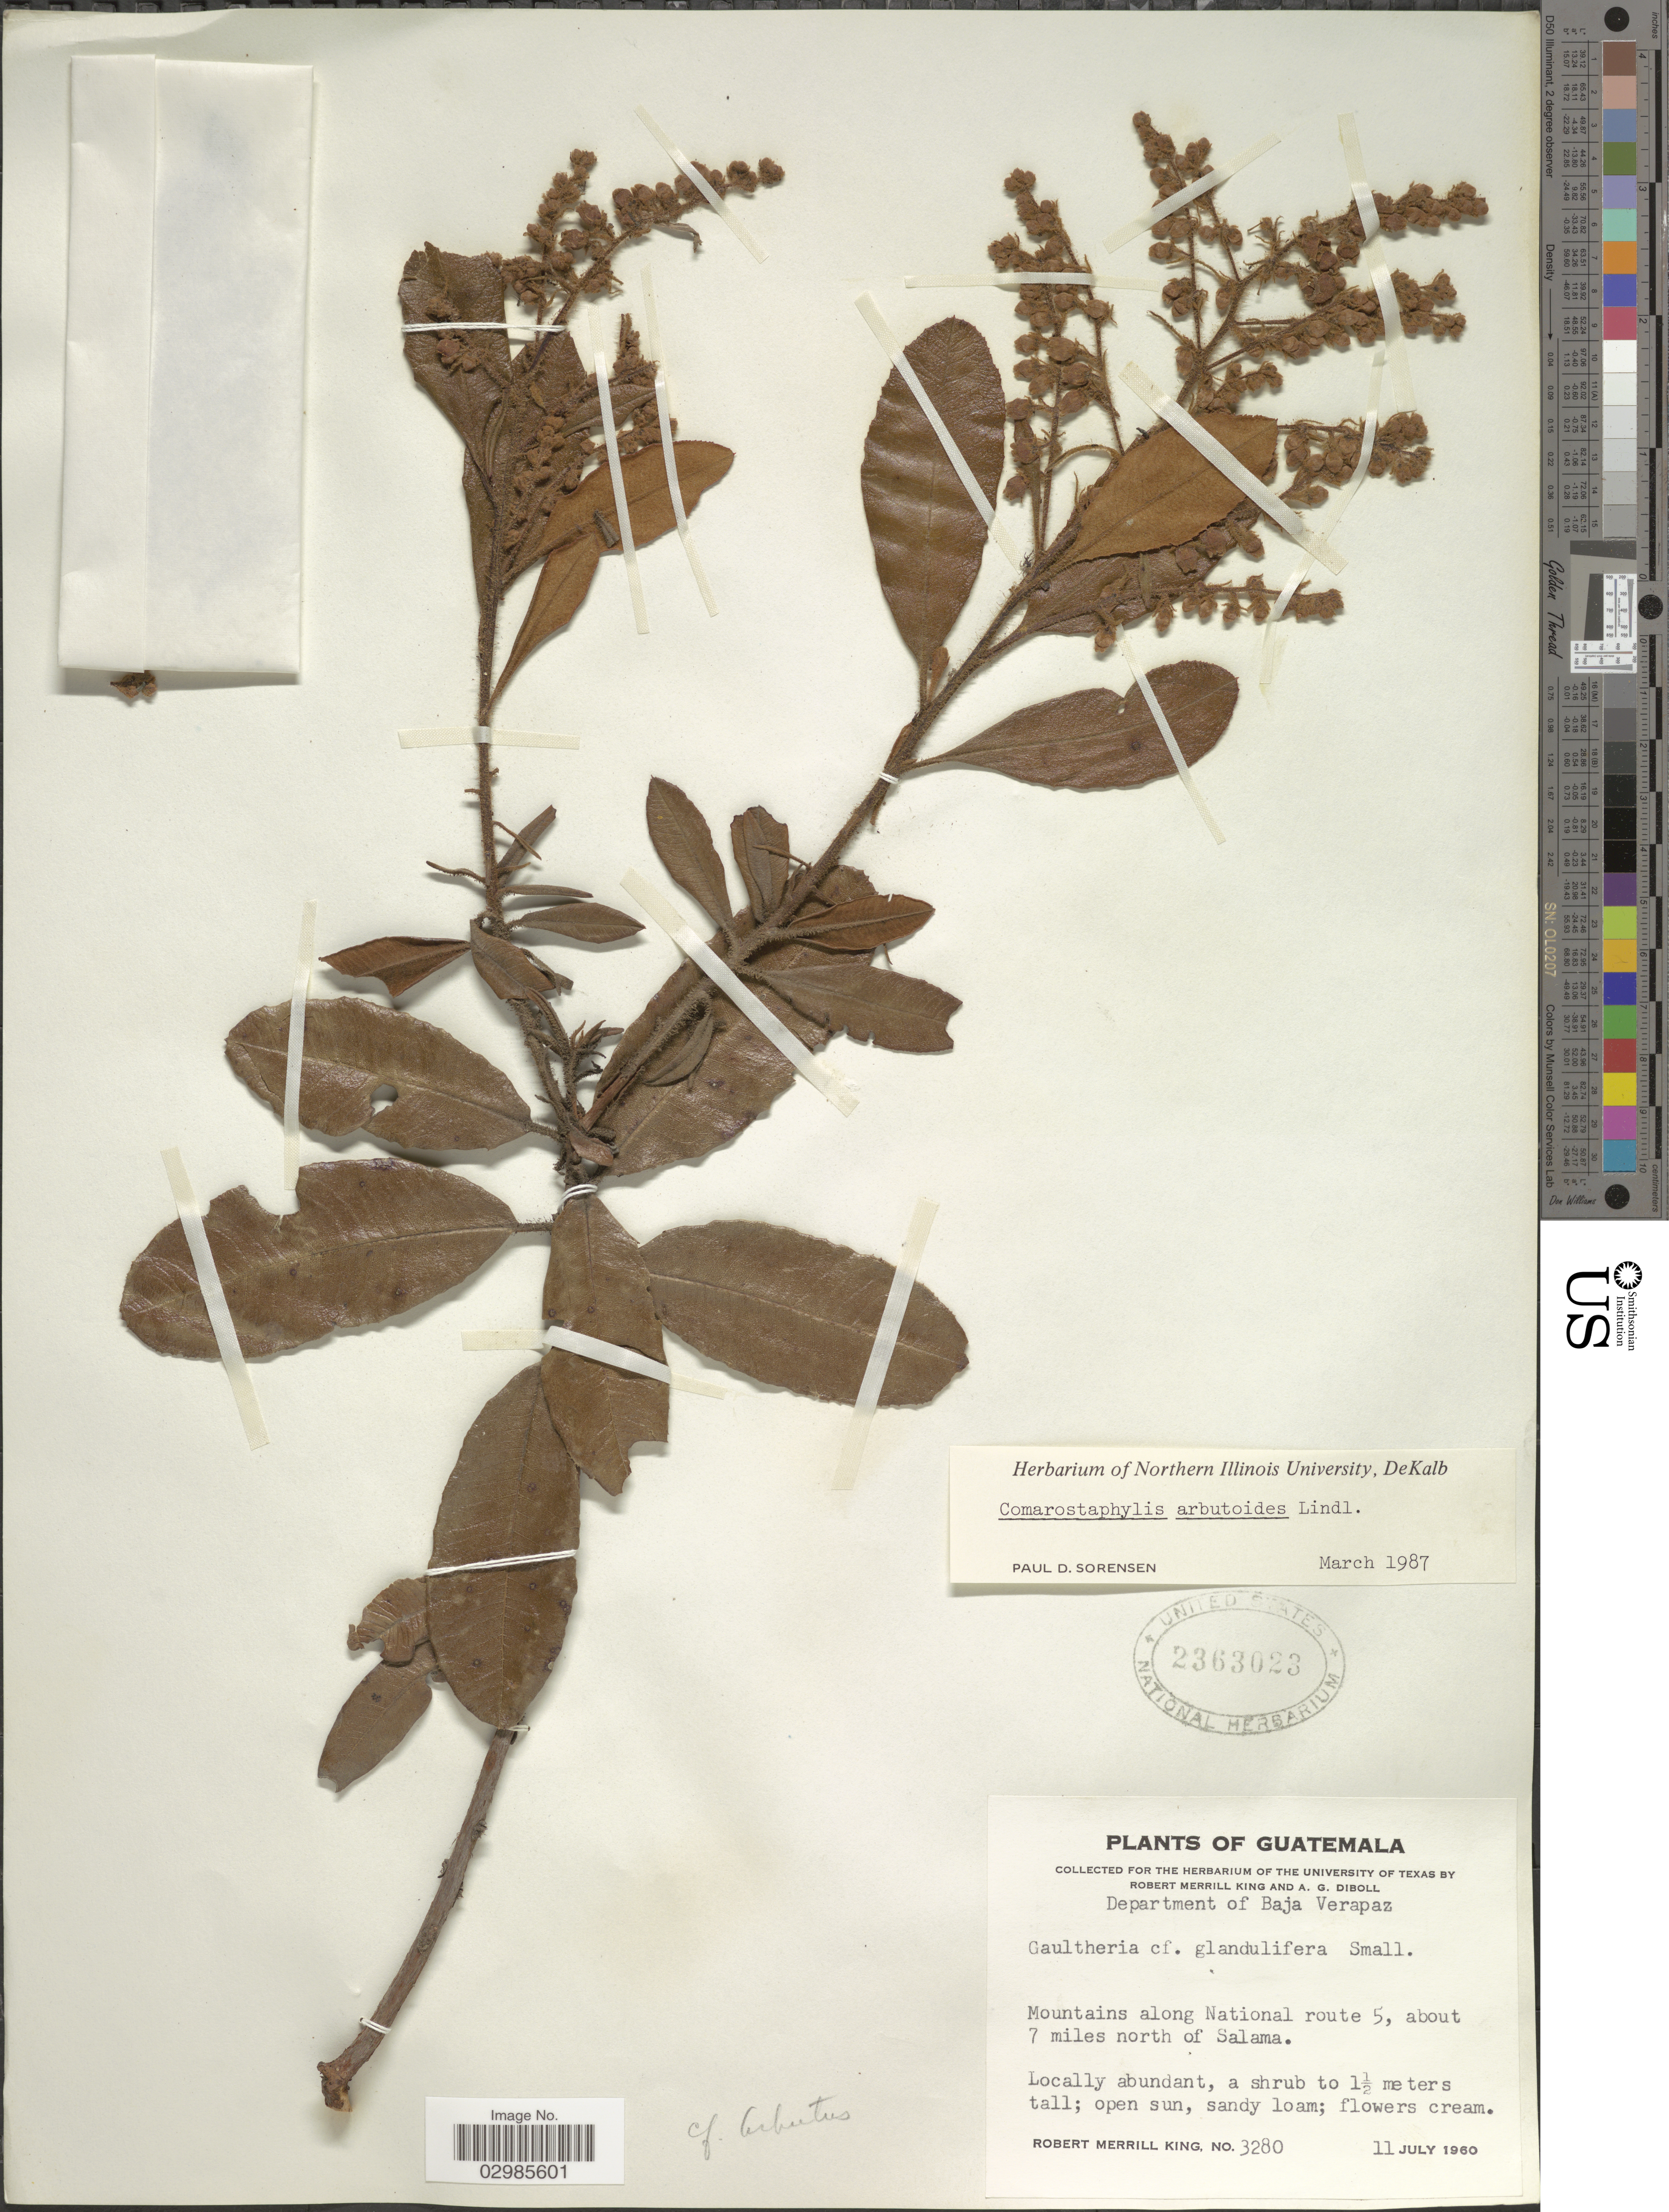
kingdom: Plantae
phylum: Tracheophyta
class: Magnoliopsida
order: Ericales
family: Ericaceae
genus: Comarostaphylis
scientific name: Comarostaphylis arbutoides subsp. arbutoides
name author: Lindl.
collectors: R. M. King & A. Diboll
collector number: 3280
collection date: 1960-07-11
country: Guatemala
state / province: Baja Verapaz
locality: Department of Baja Verapaz, Mountains along National route 5, about 7 miles north of Salama.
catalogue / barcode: US 2363023